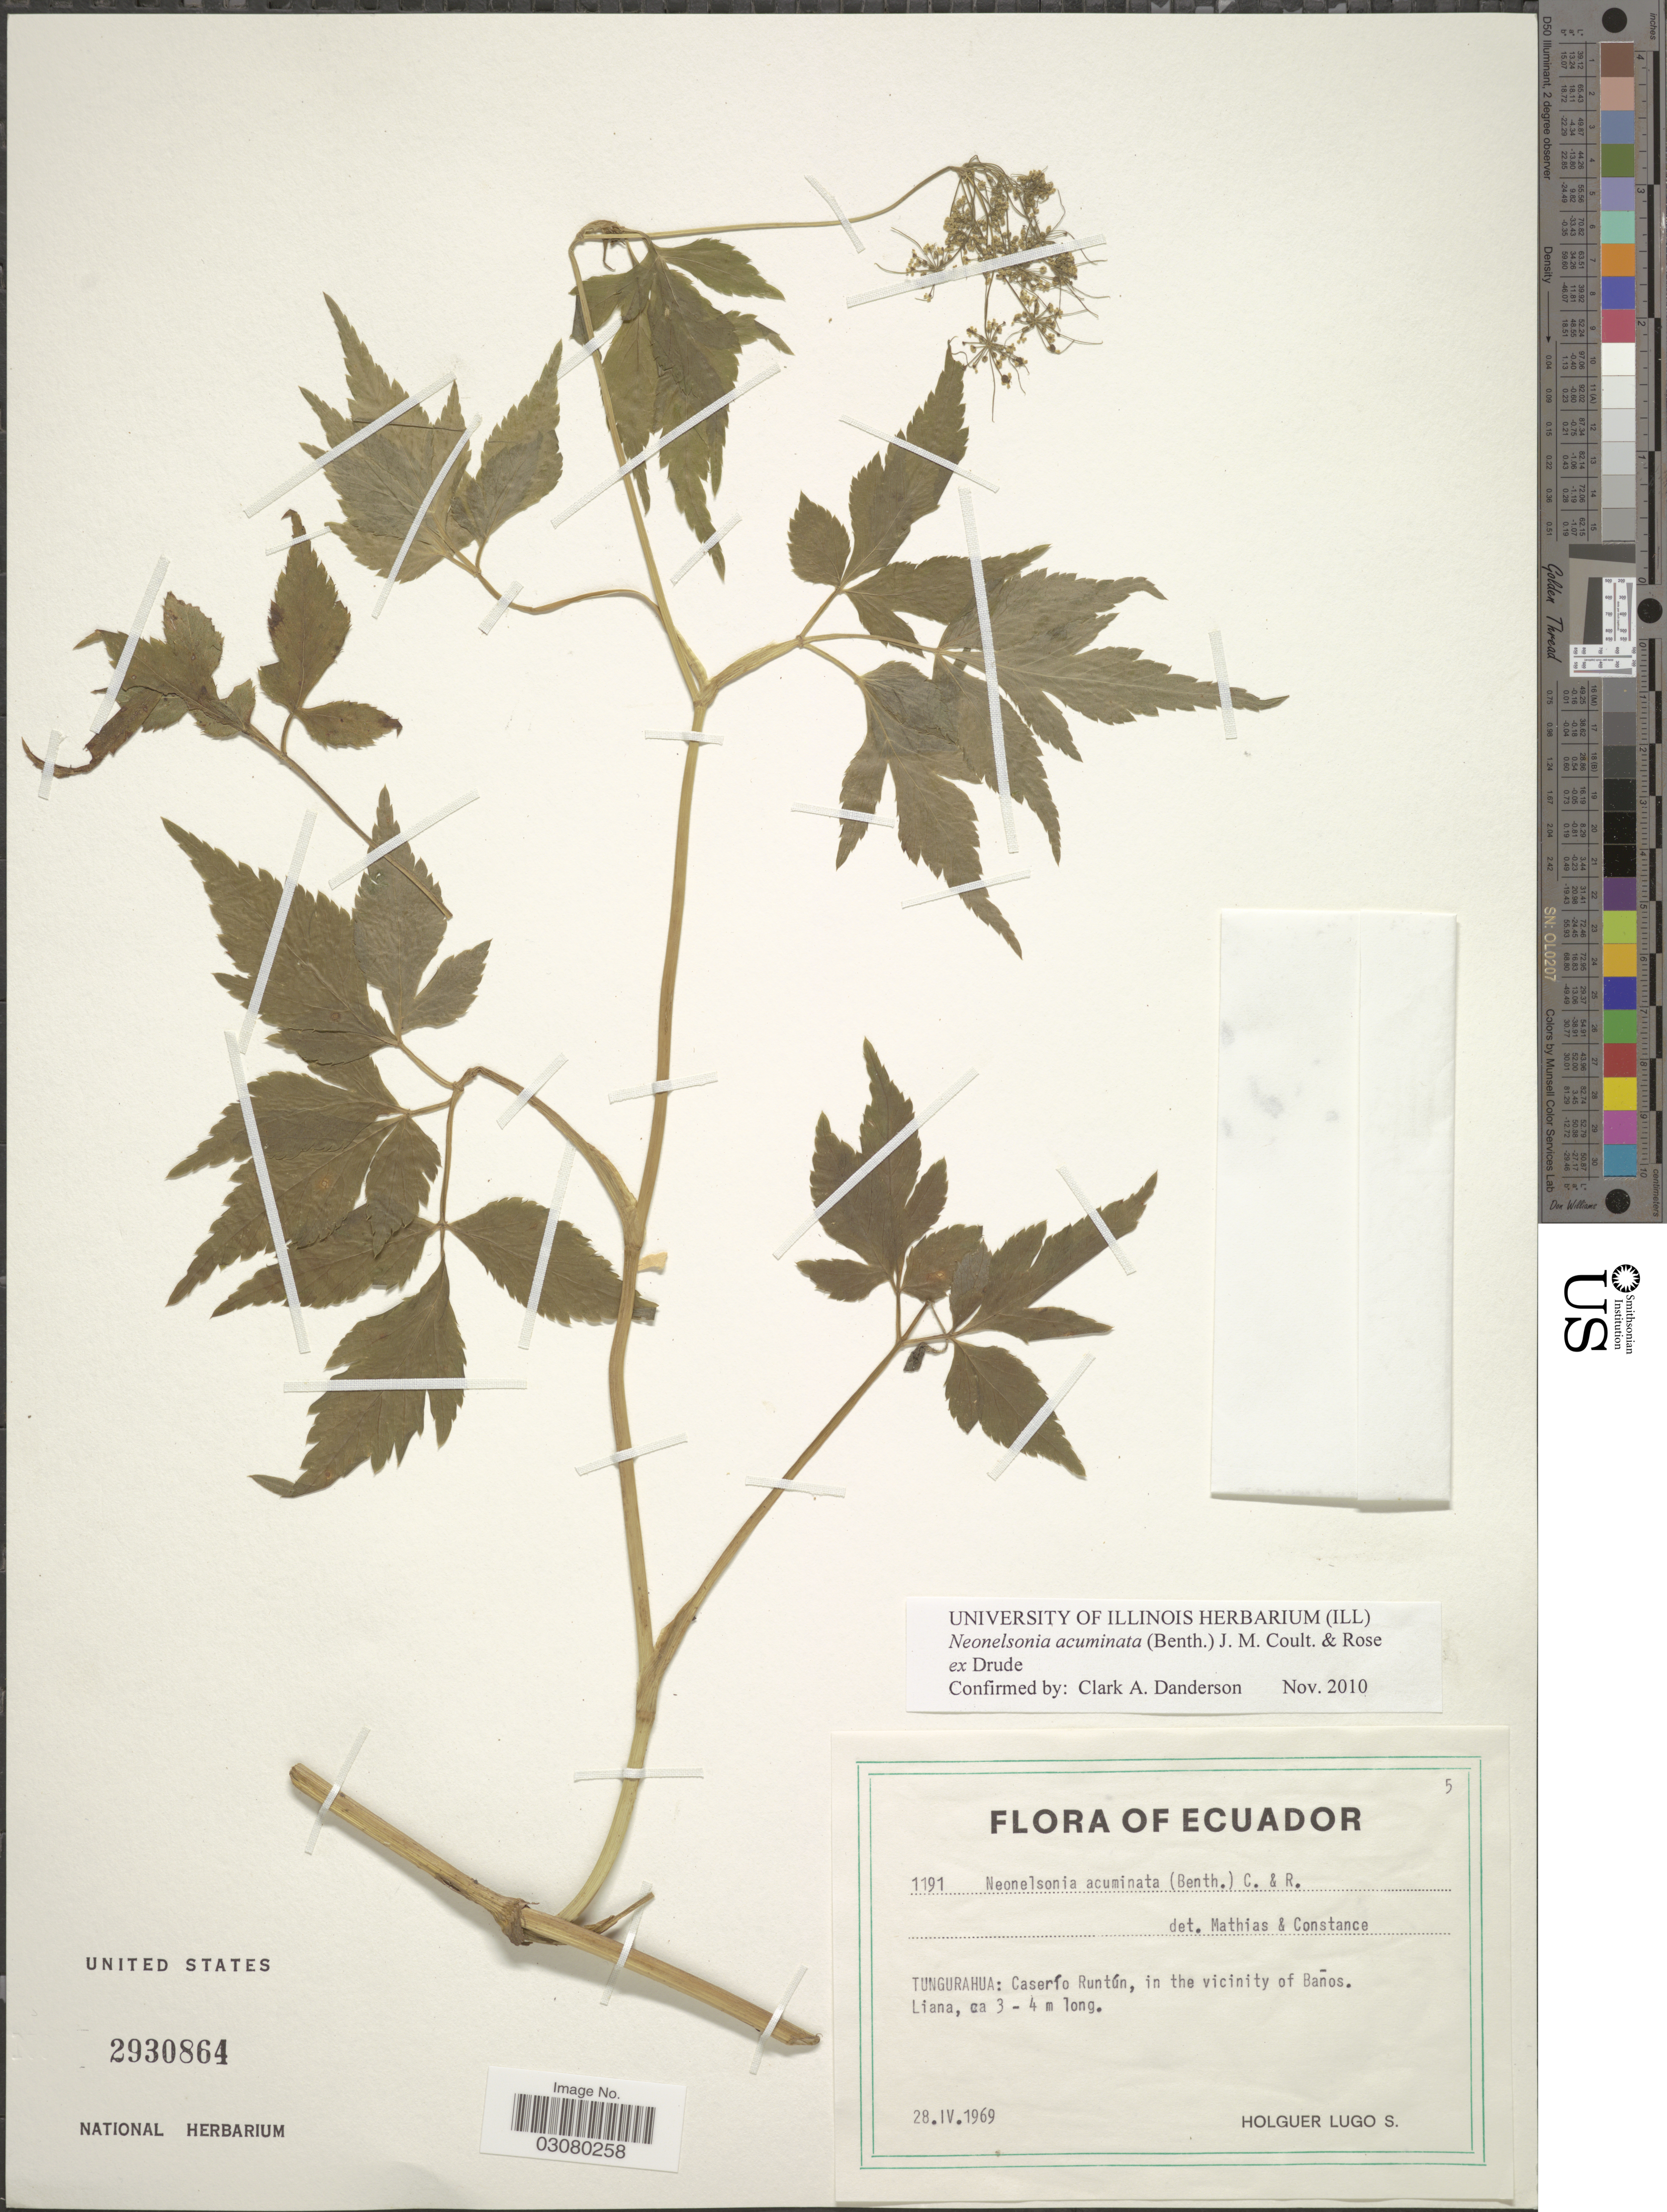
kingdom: Plantae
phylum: Tracheophyta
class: Magnoliopsida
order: Apiales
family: Apiaceae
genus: Neonelsonia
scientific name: Neonelsonia acuminata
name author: (Benth.) J.M. Coult. & Rose ex Drude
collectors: H. Lugo S.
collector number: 1191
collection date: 1969-04-28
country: Ecuador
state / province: Tungurahua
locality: Caserío Runtún, in the vicinity of Baños.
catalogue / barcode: US 2930864